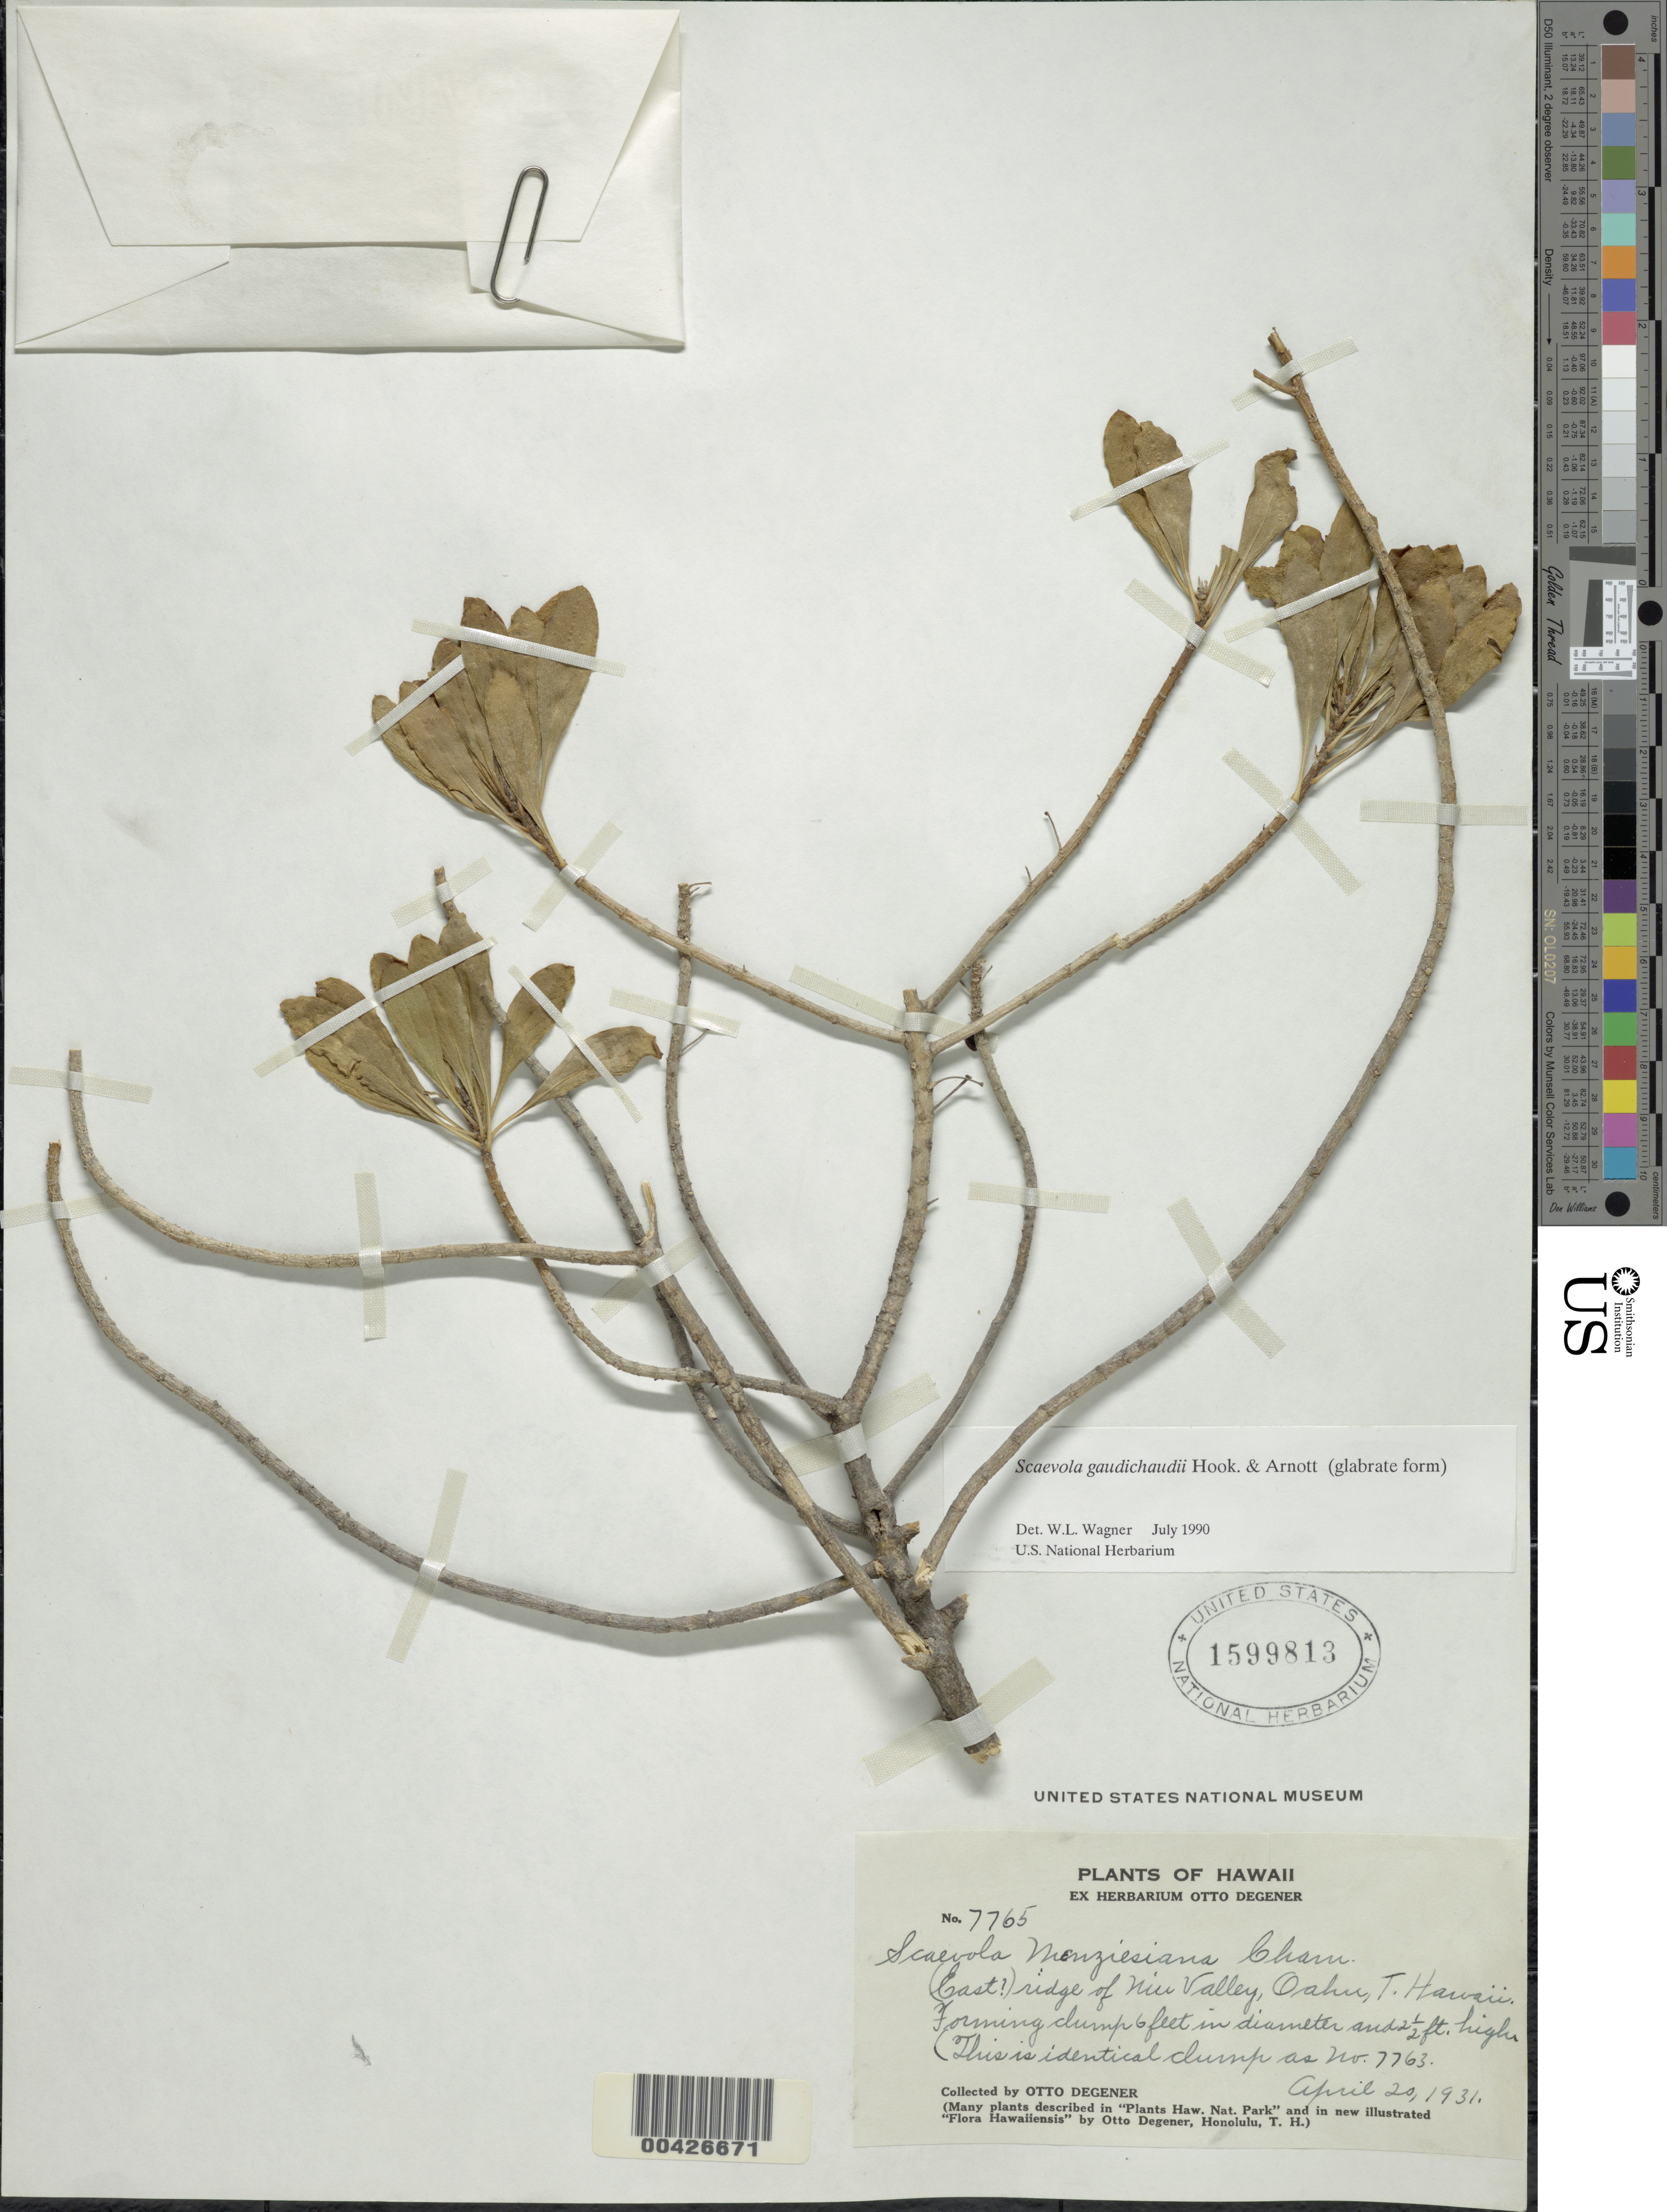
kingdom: Plantae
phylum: Tracheophyta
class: Magnoliopsida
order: Asterales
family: Goodeniaceae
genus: Scaevola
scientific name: Scaevola gaudichaudii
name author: Hook. & Arn.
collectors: O. Degener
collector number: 7765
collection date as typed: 20 Apr 1931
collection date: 1931-04-20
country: United States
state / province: Hawaii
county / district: Honolulu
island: Oahu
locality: (East?) ridge of Niu Valley, Oahu, T. Hawaii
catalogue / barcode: US 1599813